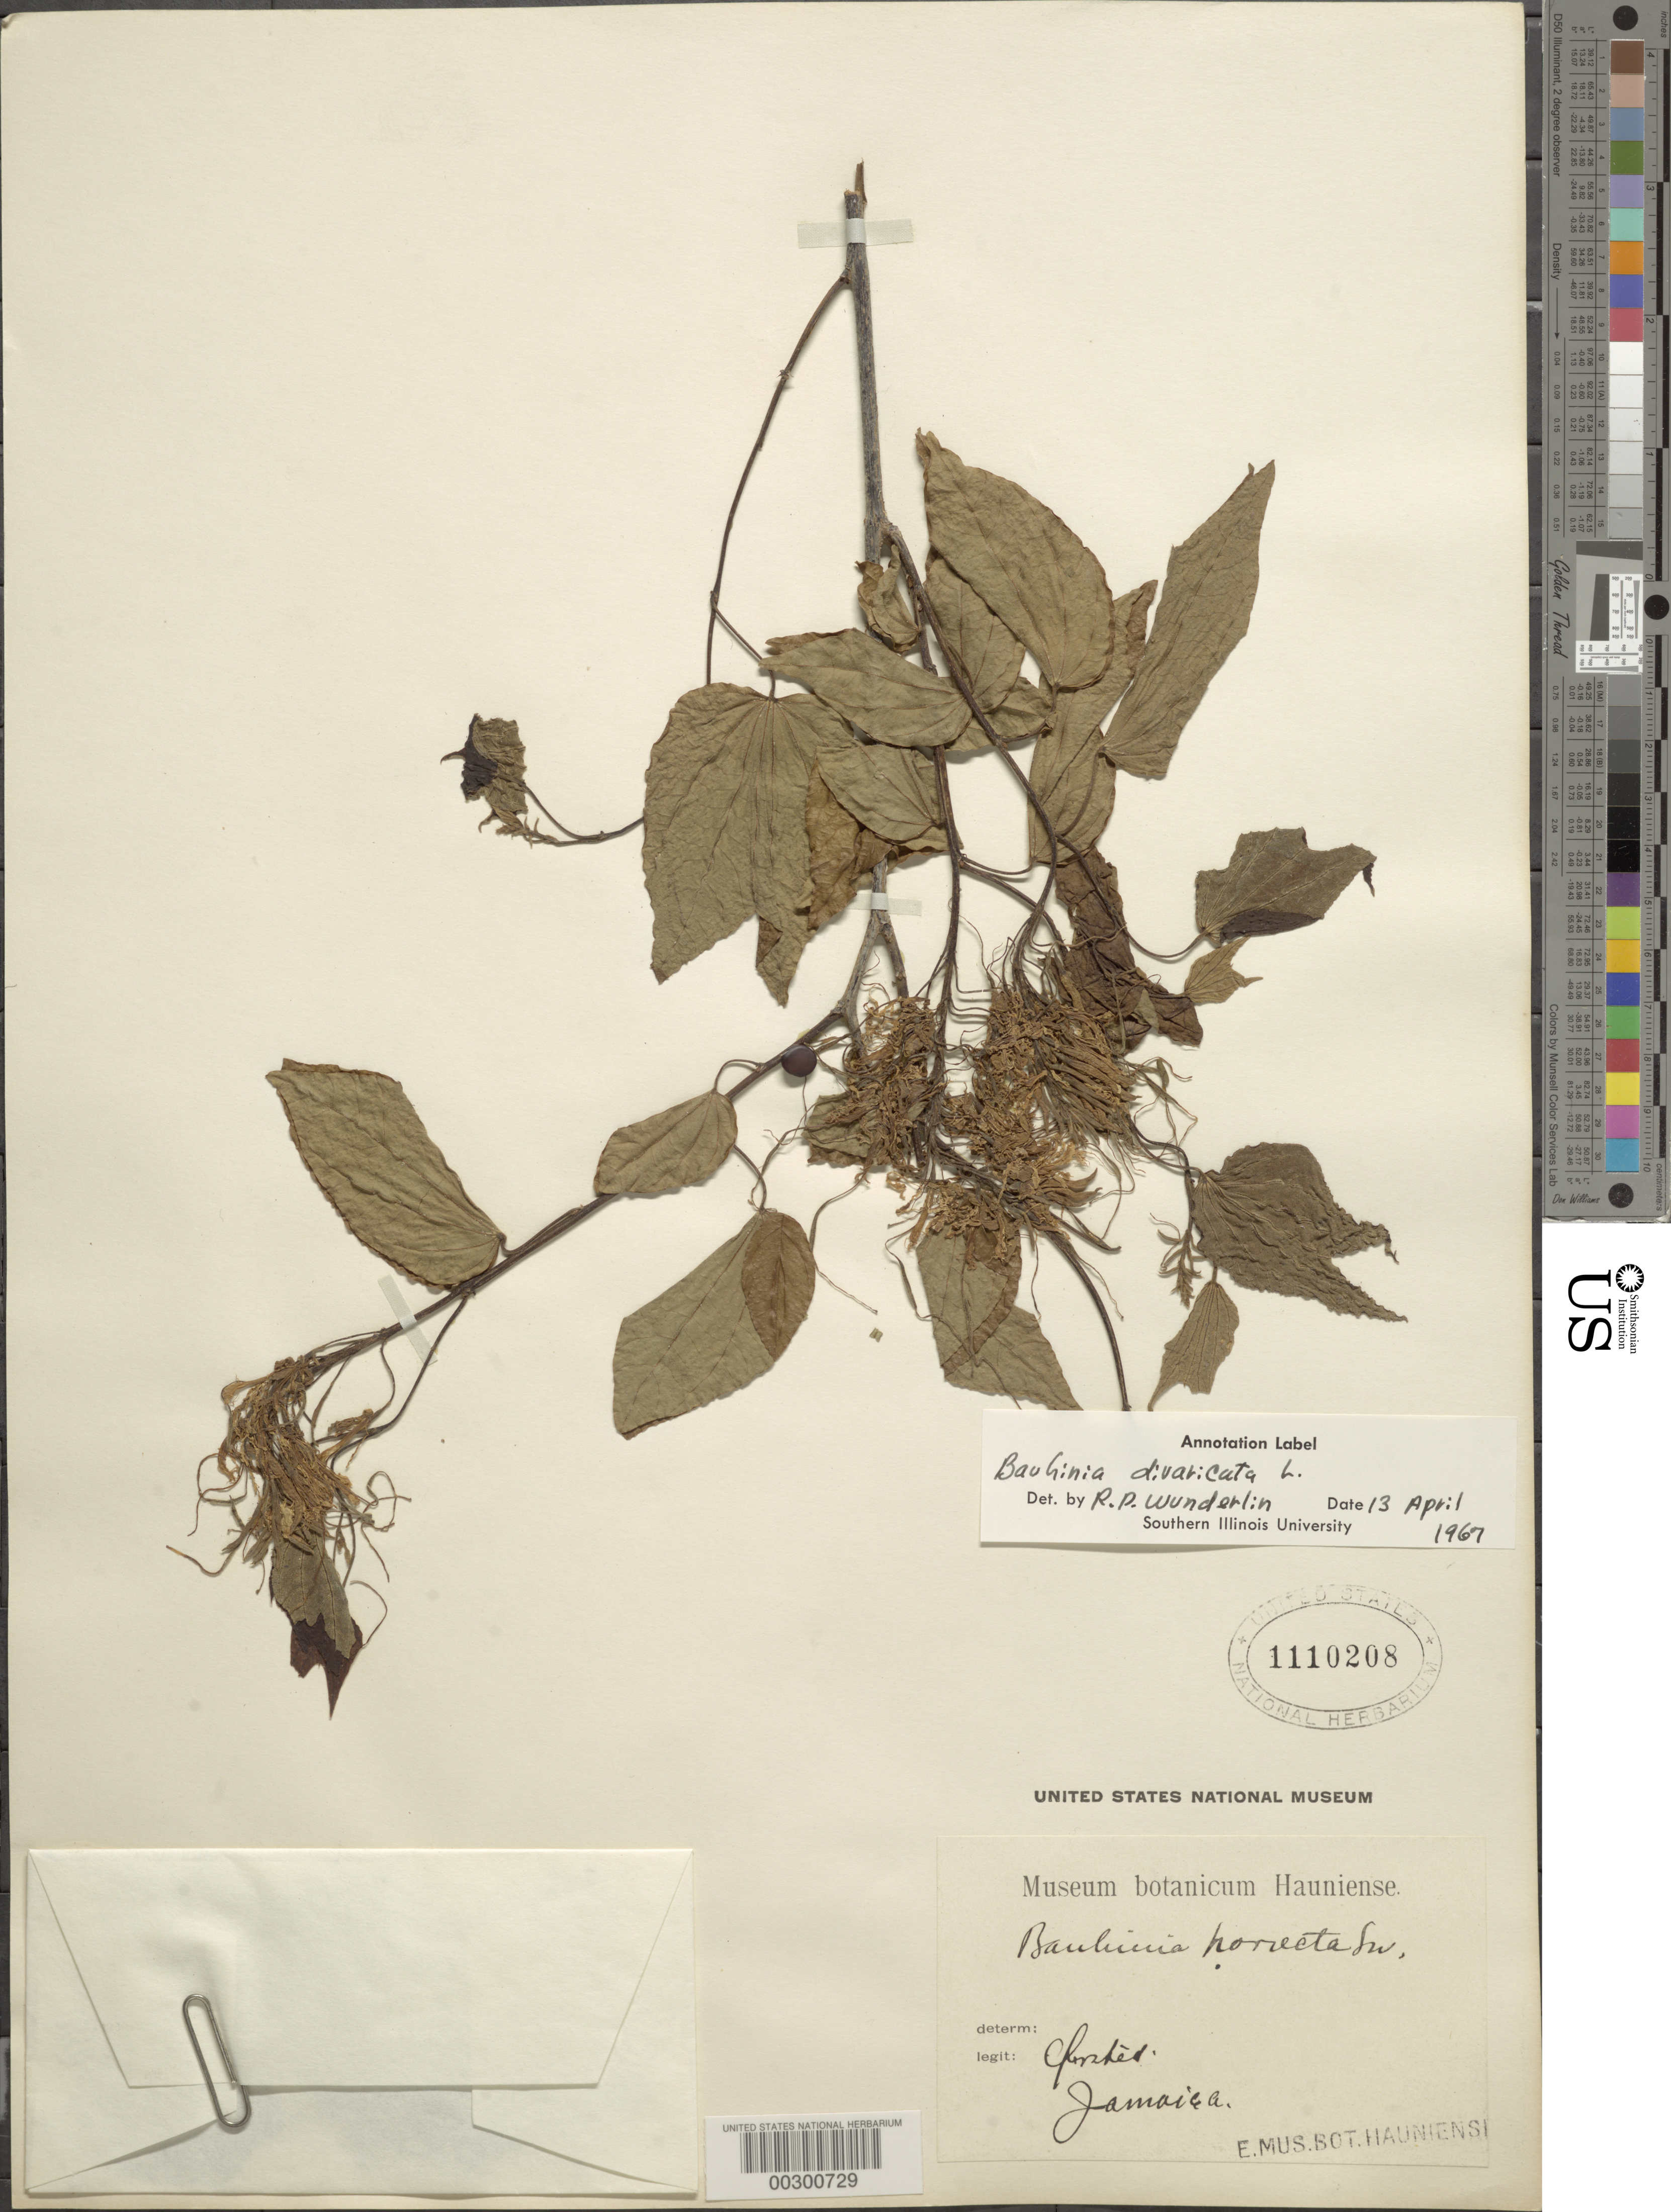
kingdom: Plantae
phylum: Tracheophyta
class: Magnoliopsida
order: Fabales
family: Fabaceae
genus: Bauhinia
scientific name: Bauhinia divaricata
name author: L.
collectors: A. S. Oersted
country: Jamaica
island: Greater Antilles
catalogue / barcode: US 1110208